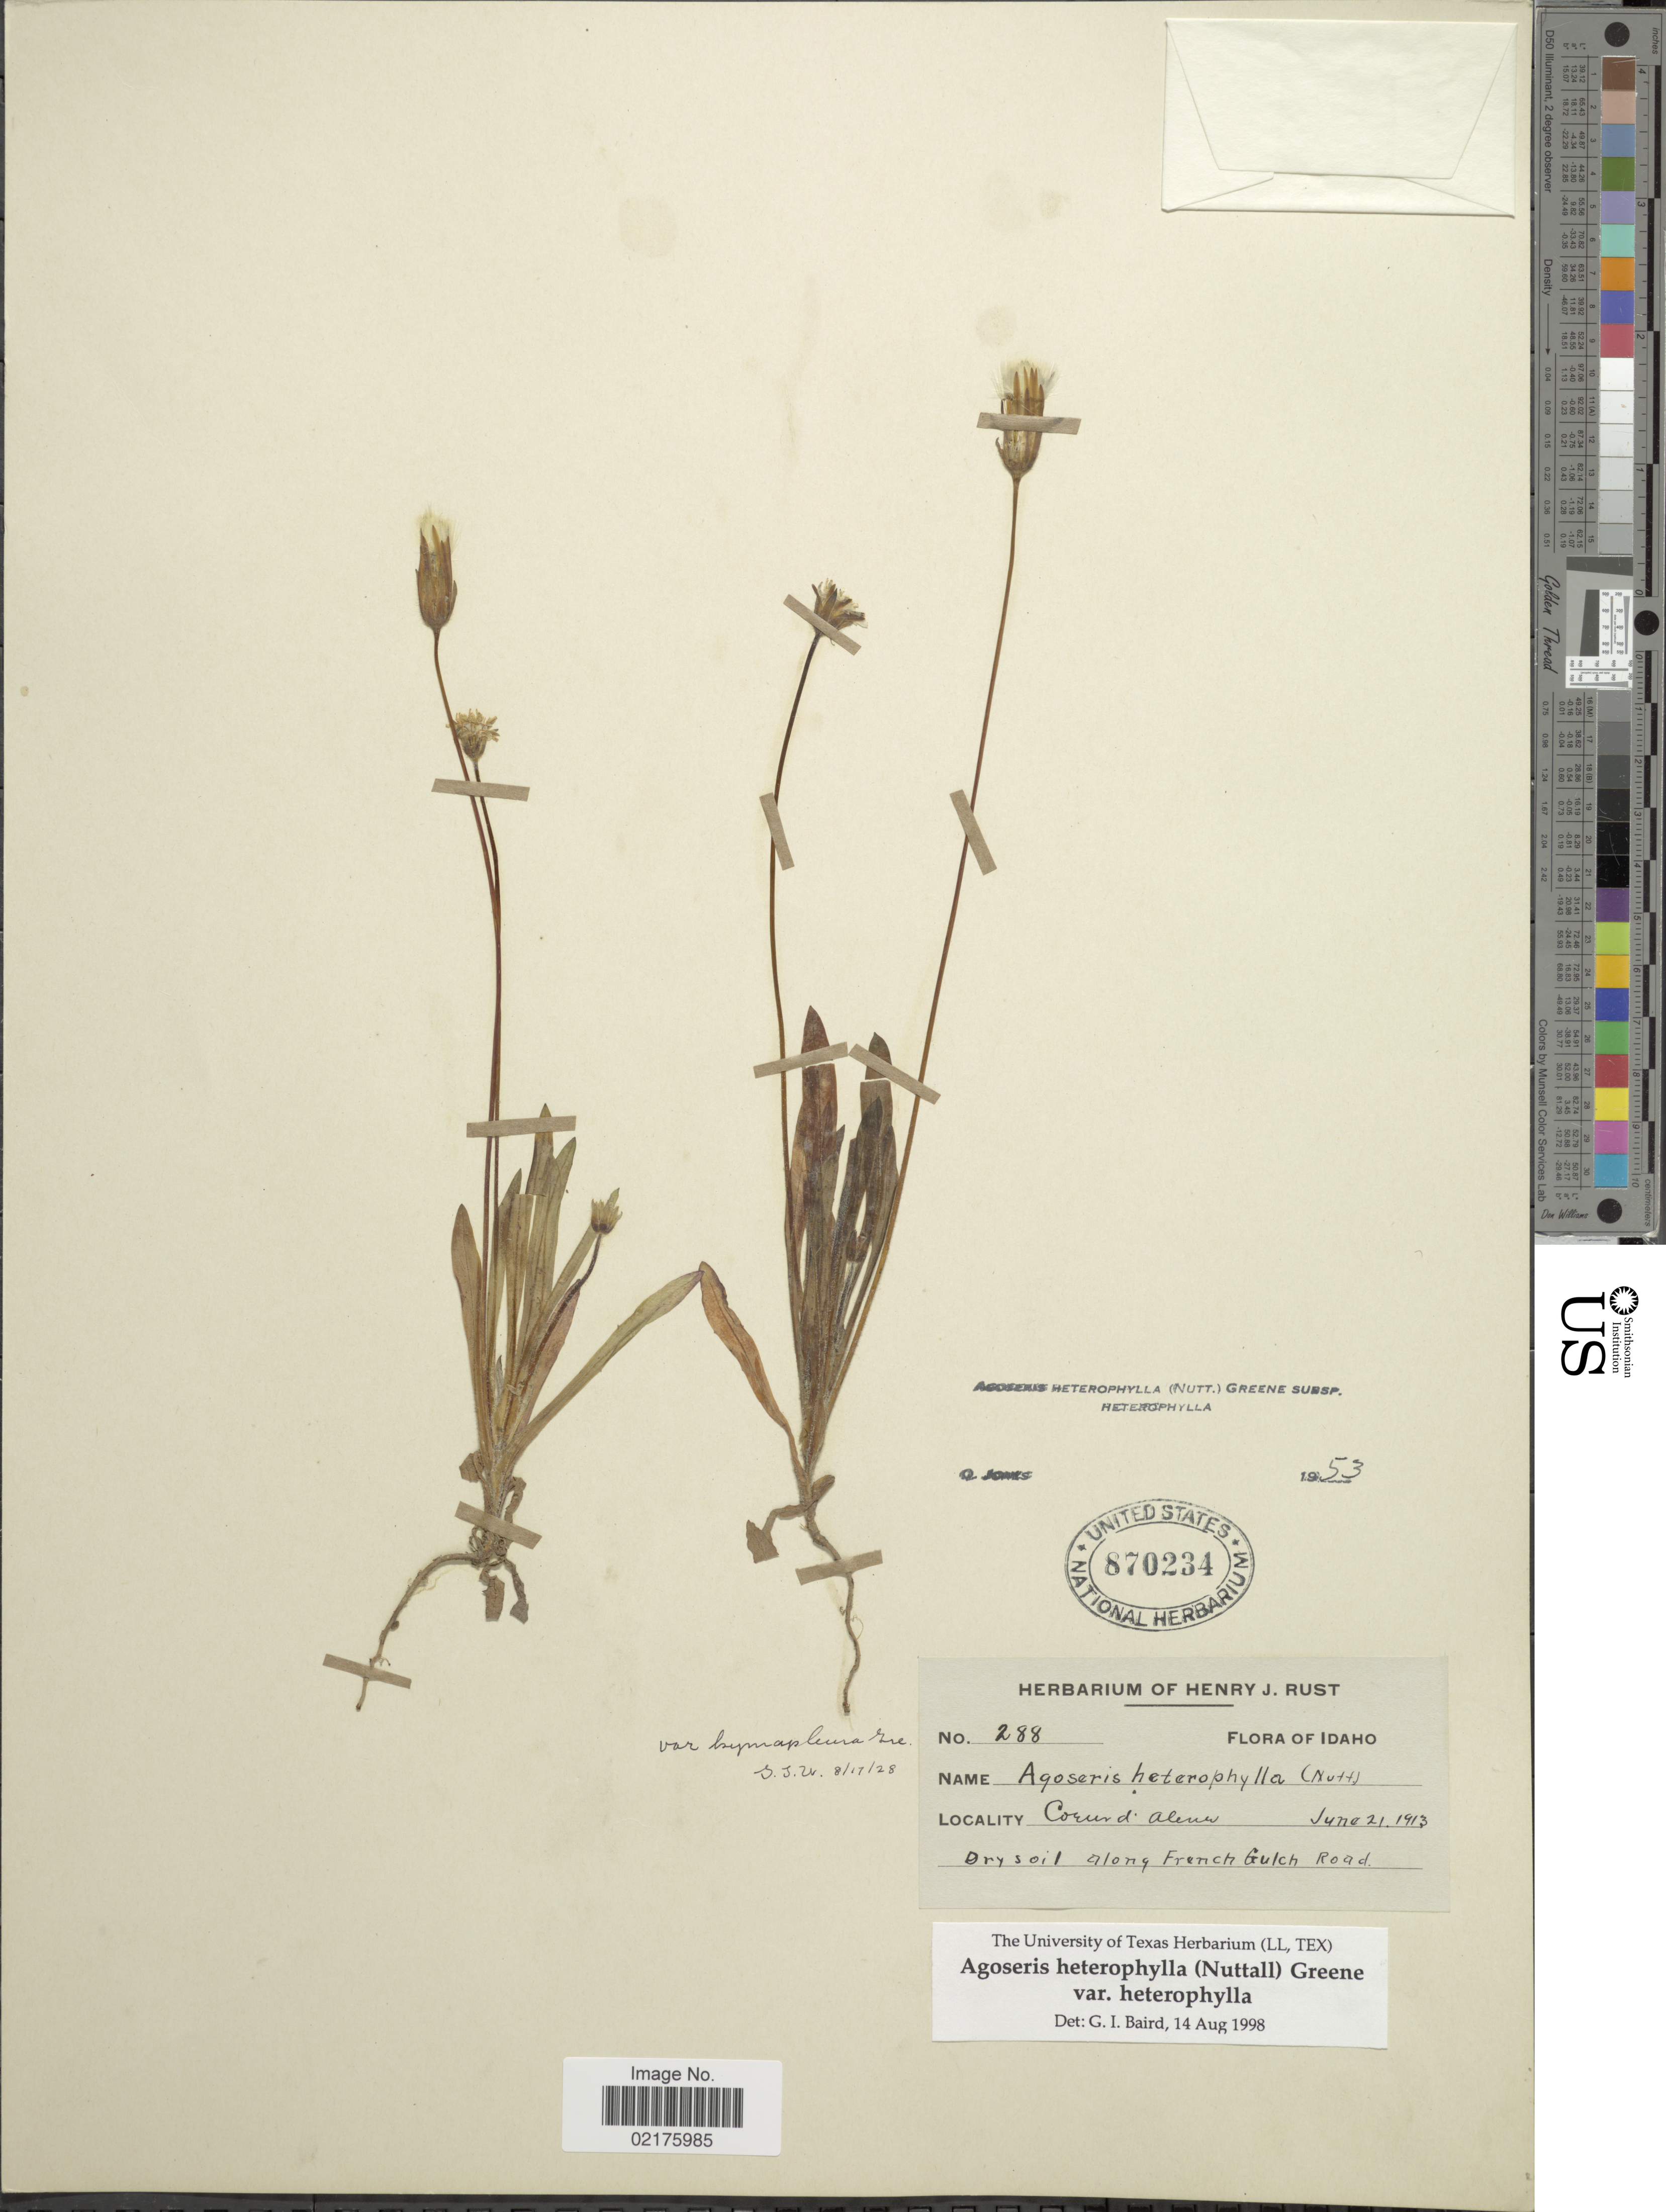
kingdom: Plantae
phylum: Tracheophyta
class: Magnoliopsida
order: Asterales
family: Asteraceae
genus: Agoseris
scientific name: Agoseris heterophylla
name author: (Nutt.) Greene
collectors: ex herb. Henry J. Rust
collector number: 288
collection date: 1913-06-21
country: United States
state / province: Idaho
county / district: Kootenai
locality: Coeur d'Alene, Dry soil along French Gulch Road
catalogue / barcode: US 870234